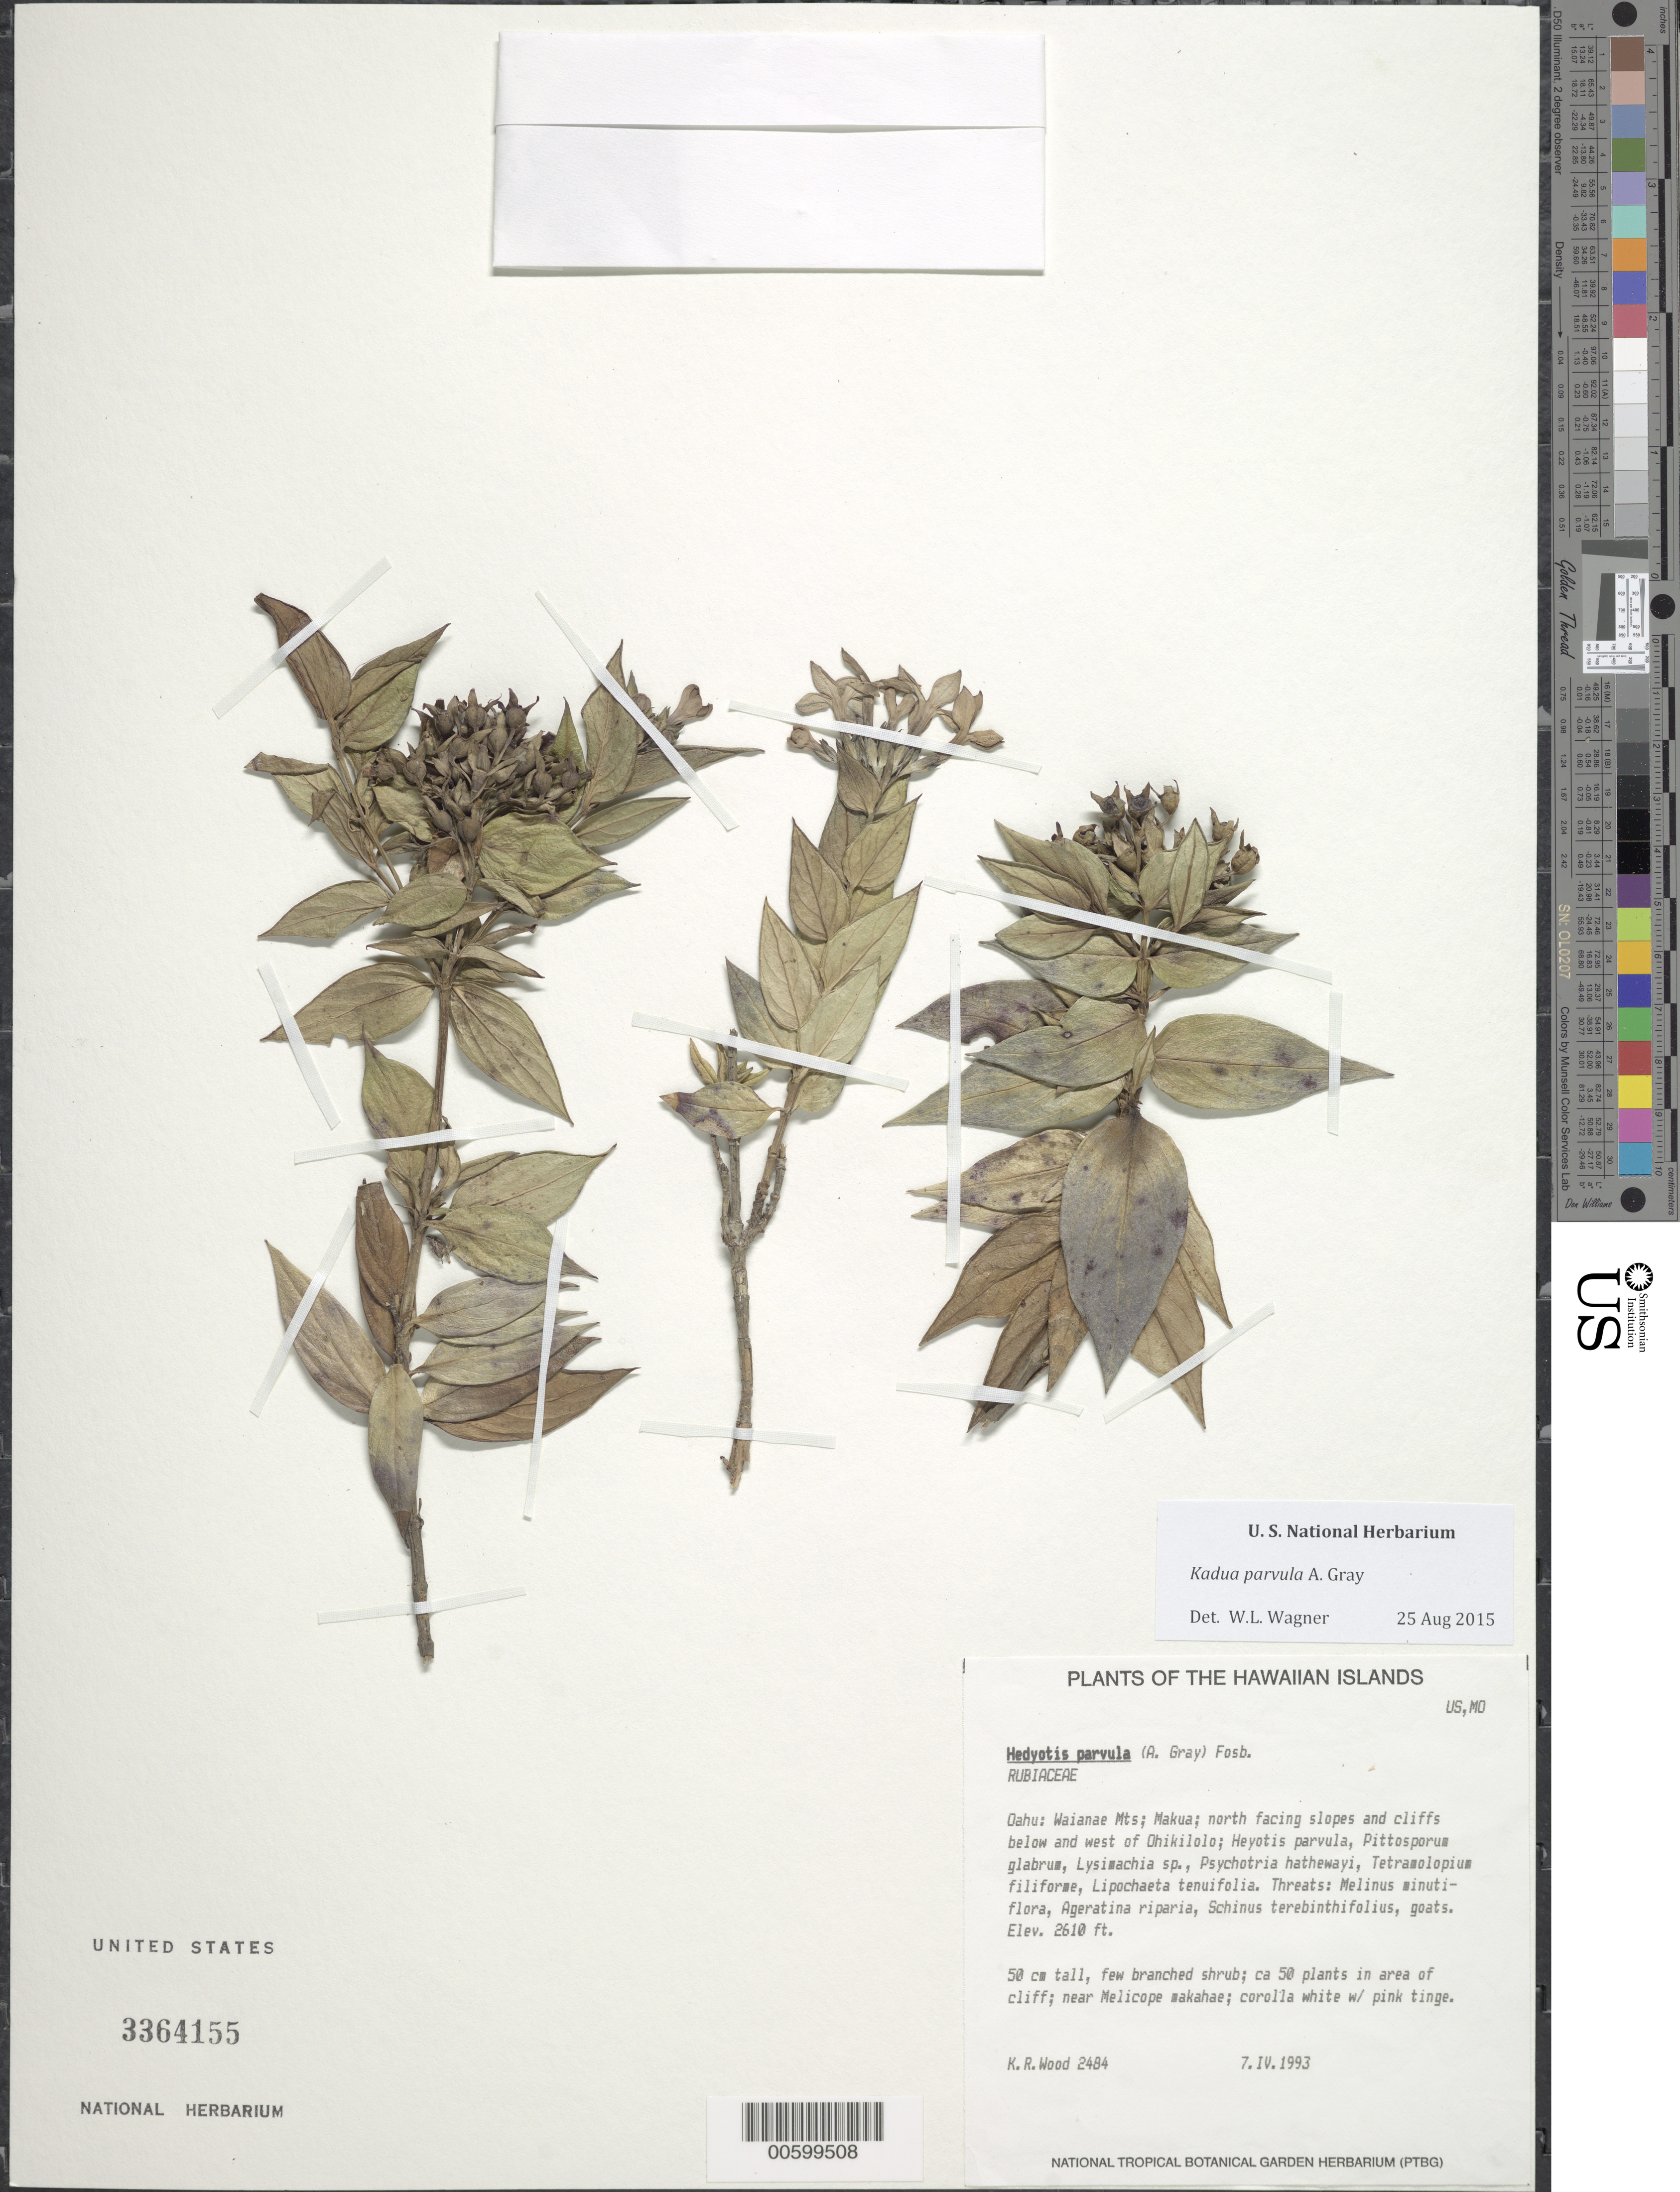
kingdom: Plantae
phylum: Tracheophyta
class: Magnoliopsida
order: Gentianales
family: Rubiaceae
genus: Kadua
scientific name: Kadua parvula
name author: A. Gray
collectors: K. R. Wood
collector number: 2484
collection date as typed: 7 Apr 1993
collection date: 1993-04-07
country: United States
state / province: Hawaii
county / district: Honolulu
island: Oahu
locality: Waianae Mts.; Makua; N facing slopes and cliffs below and W of Ohikilolo.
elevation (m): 795.528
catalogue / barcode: US 3364155